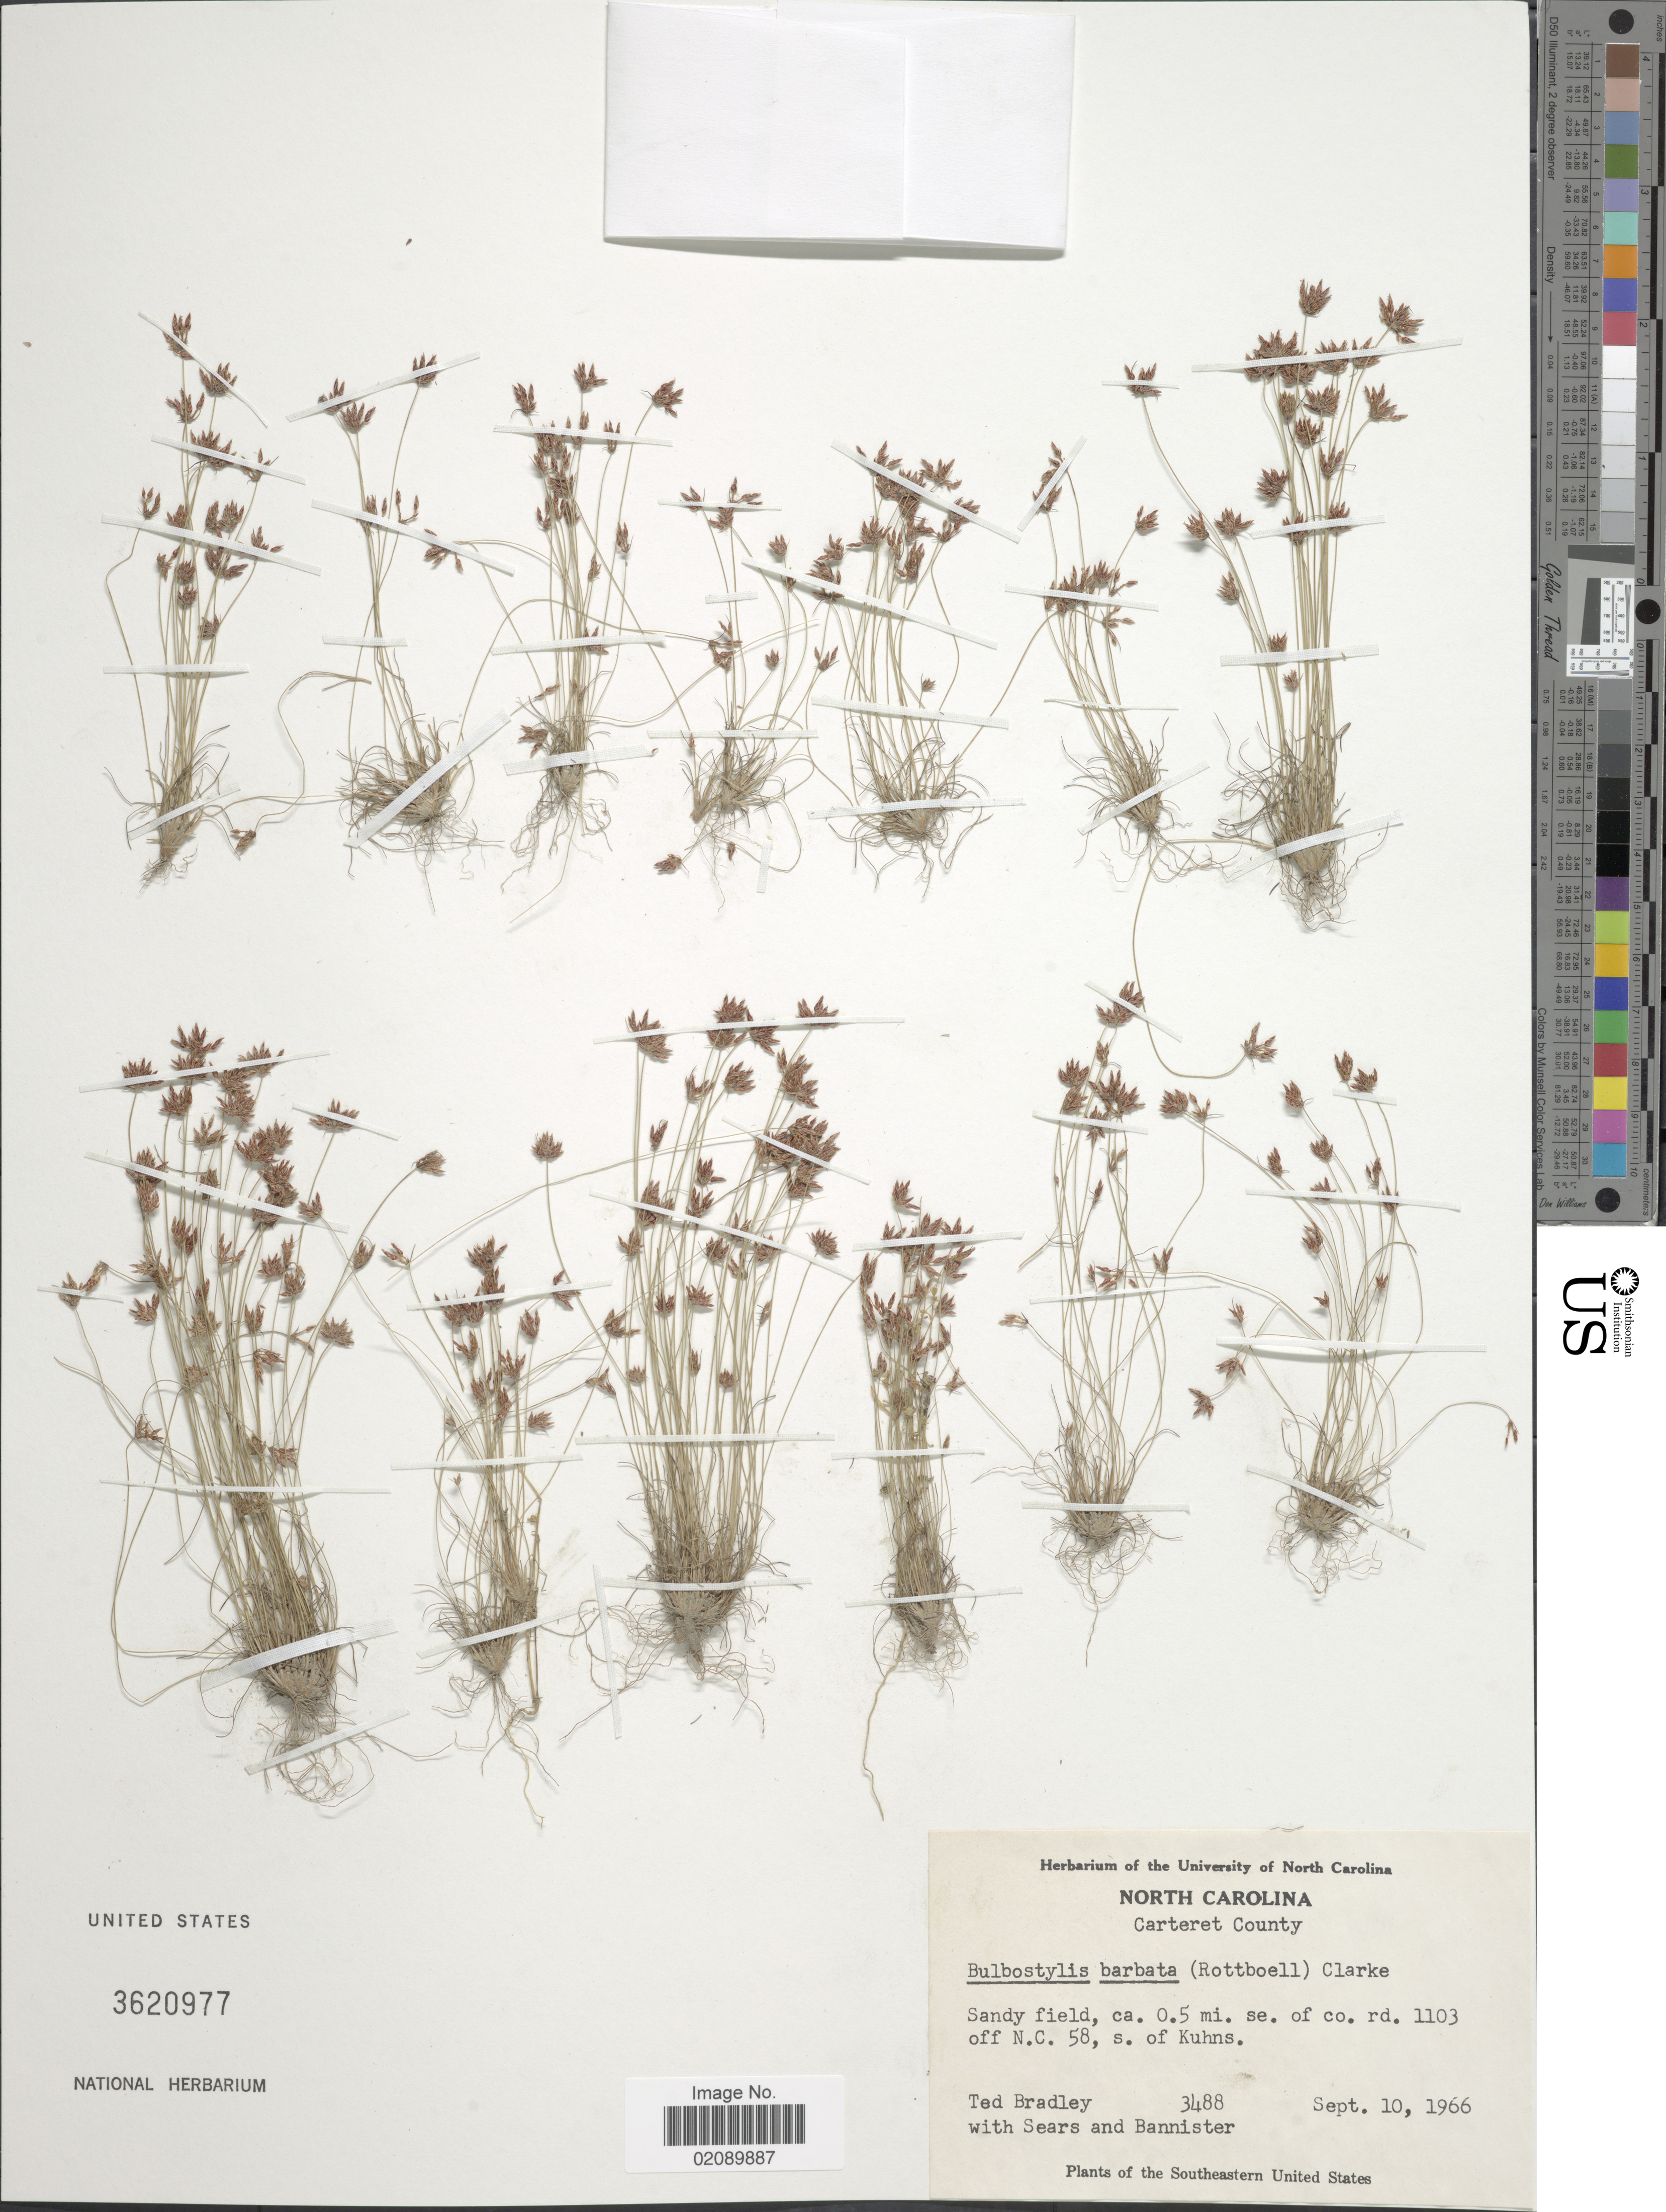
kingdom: Plantae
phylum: Tracheophyta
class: Liliopsida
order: Poales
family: Cyperaceae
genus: Bulbostylis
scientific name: Bulbostylis barbata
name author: (Rottb.) C.B. Clarke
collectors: T. Bradley, Sears & Bannister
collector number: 3488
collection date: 1966-09-10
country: United States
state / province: North Carolina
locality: Carteret County. Sandy field, ca. 0.5 mi. se. of co. rd. 1103 off N.C. 58, s. of Kuhns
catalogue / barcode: US 3620977